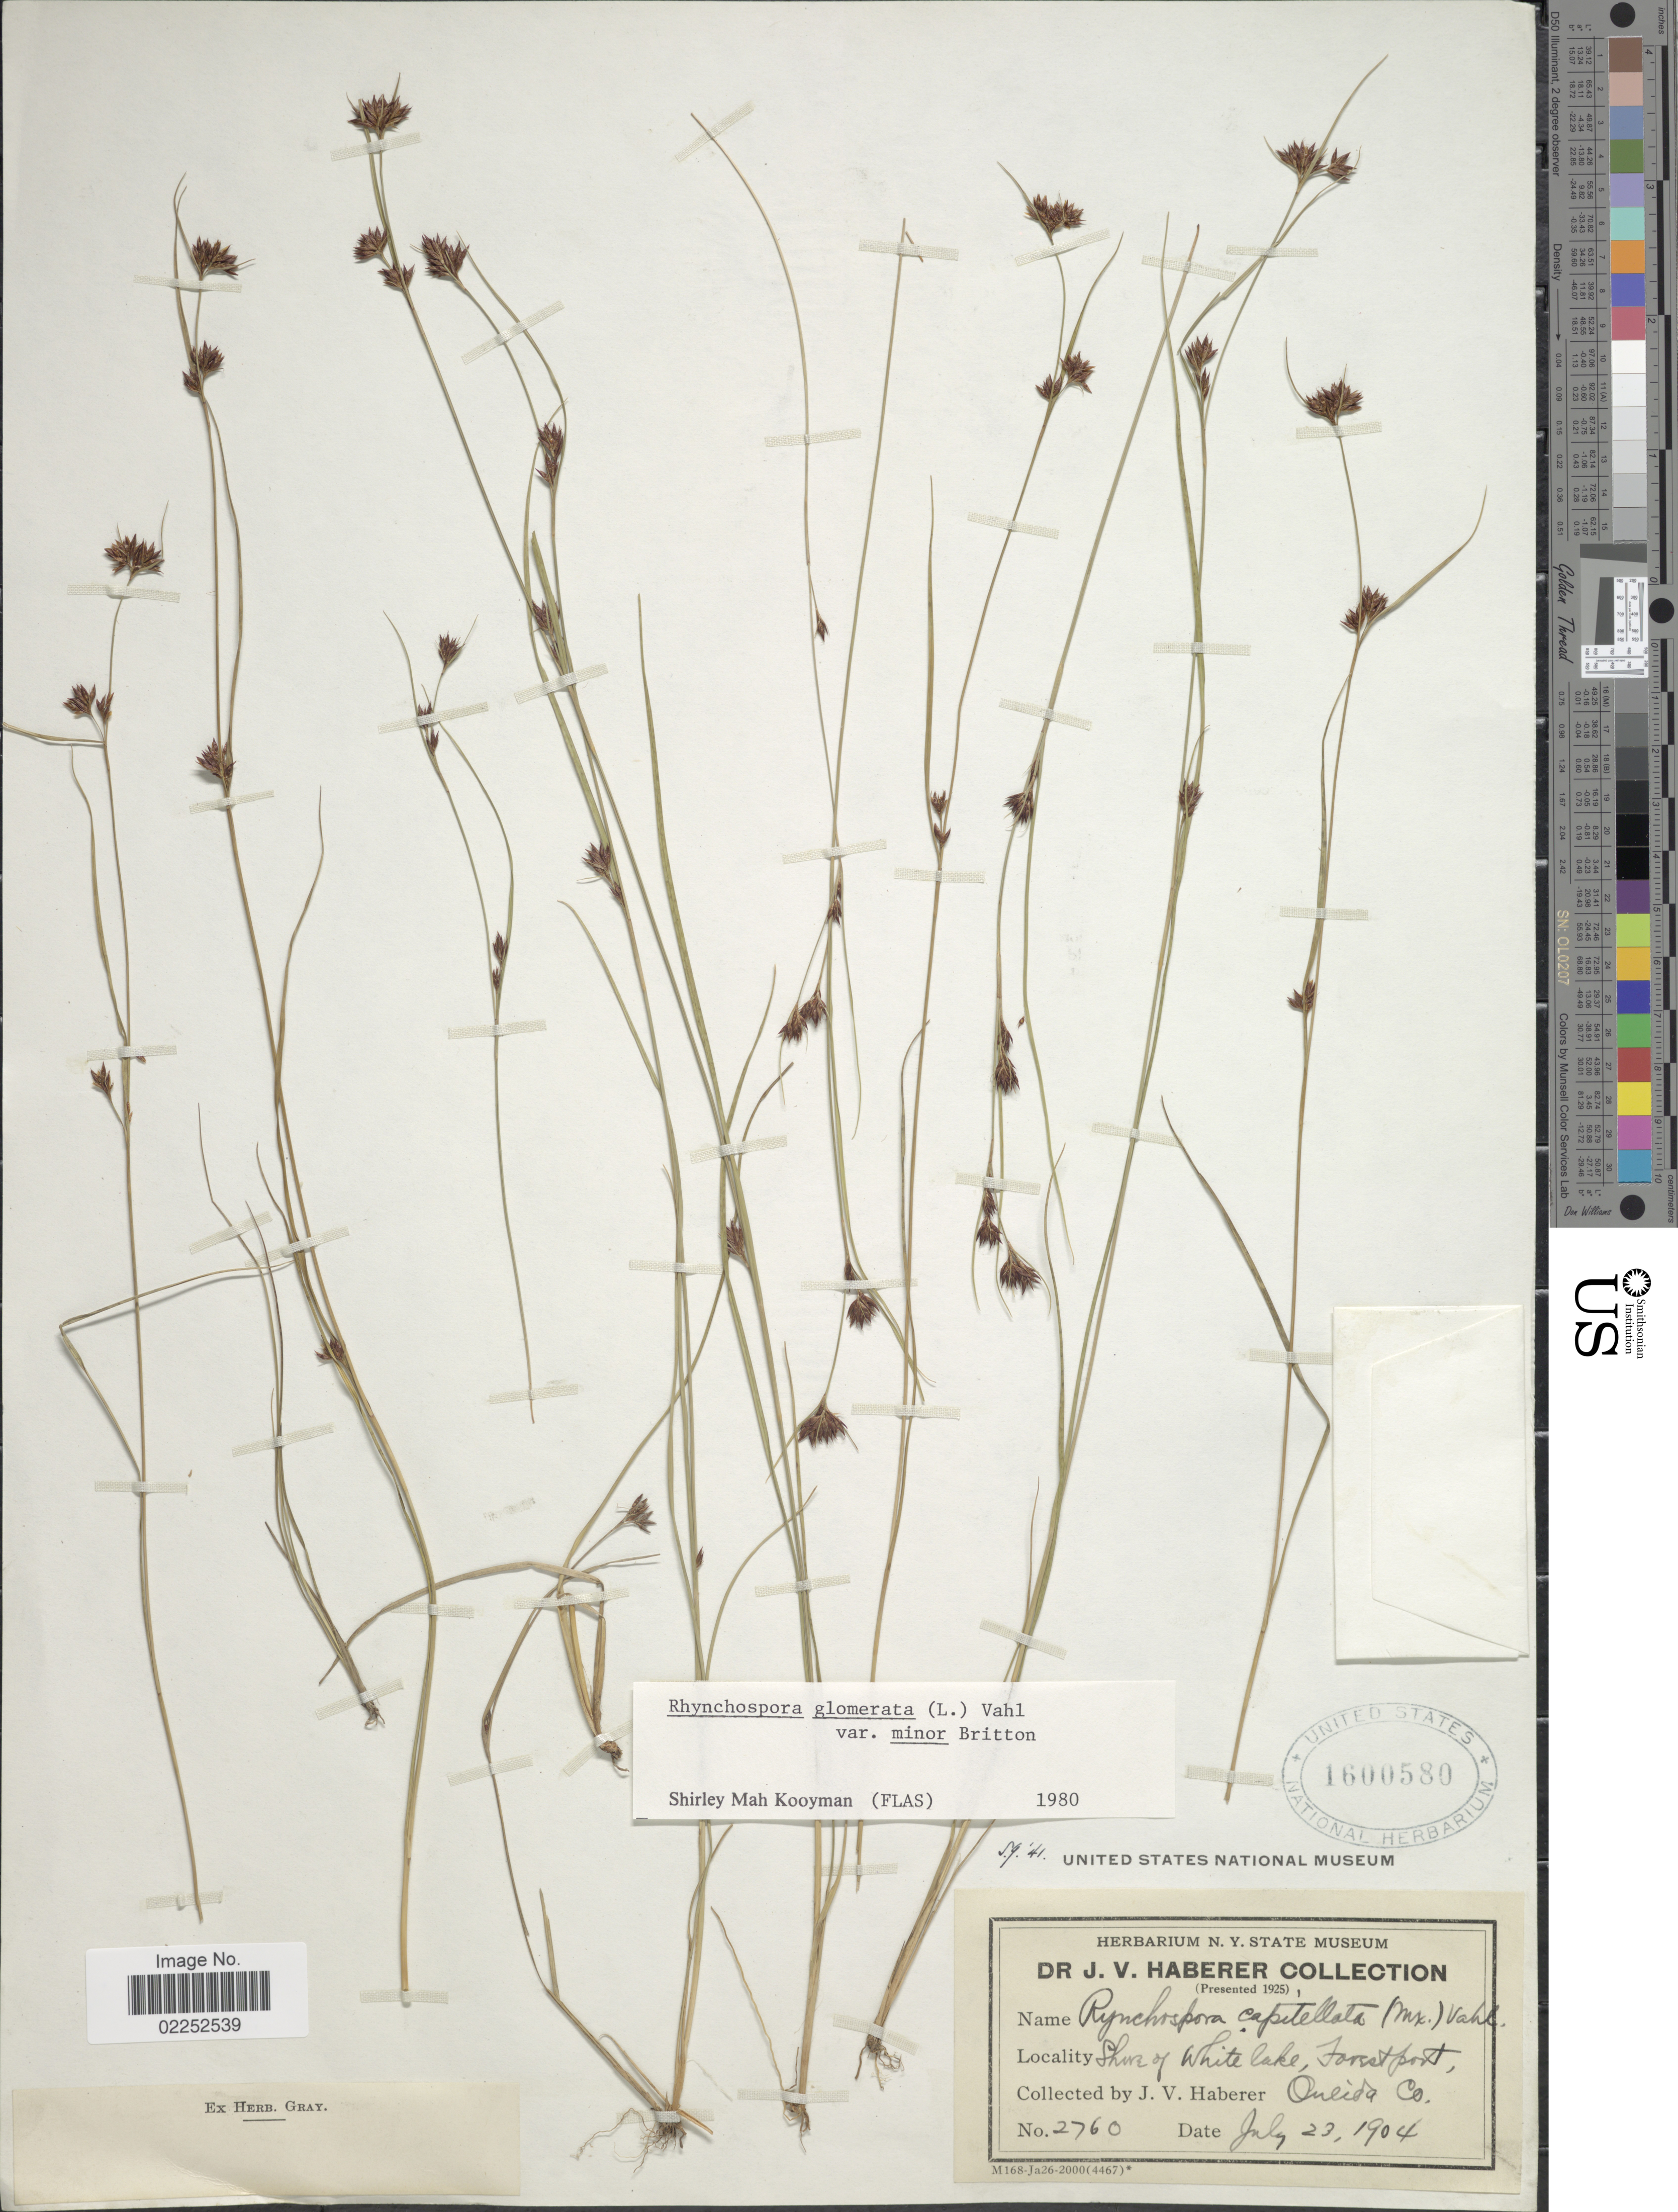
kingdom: Plantae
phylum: Tracheophyta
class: Liliopsida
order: Poales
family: Cyperaceae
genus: Rhynchospora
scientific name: Rhynchospora capitellata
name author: (Michx.) Vahl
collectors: J. V. Haberer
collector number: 2760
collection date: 1904-07-23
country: United States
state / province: New York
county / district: Oneida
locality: Shore of White lake, Forest port, Oneida Co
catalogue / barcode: US 1600580